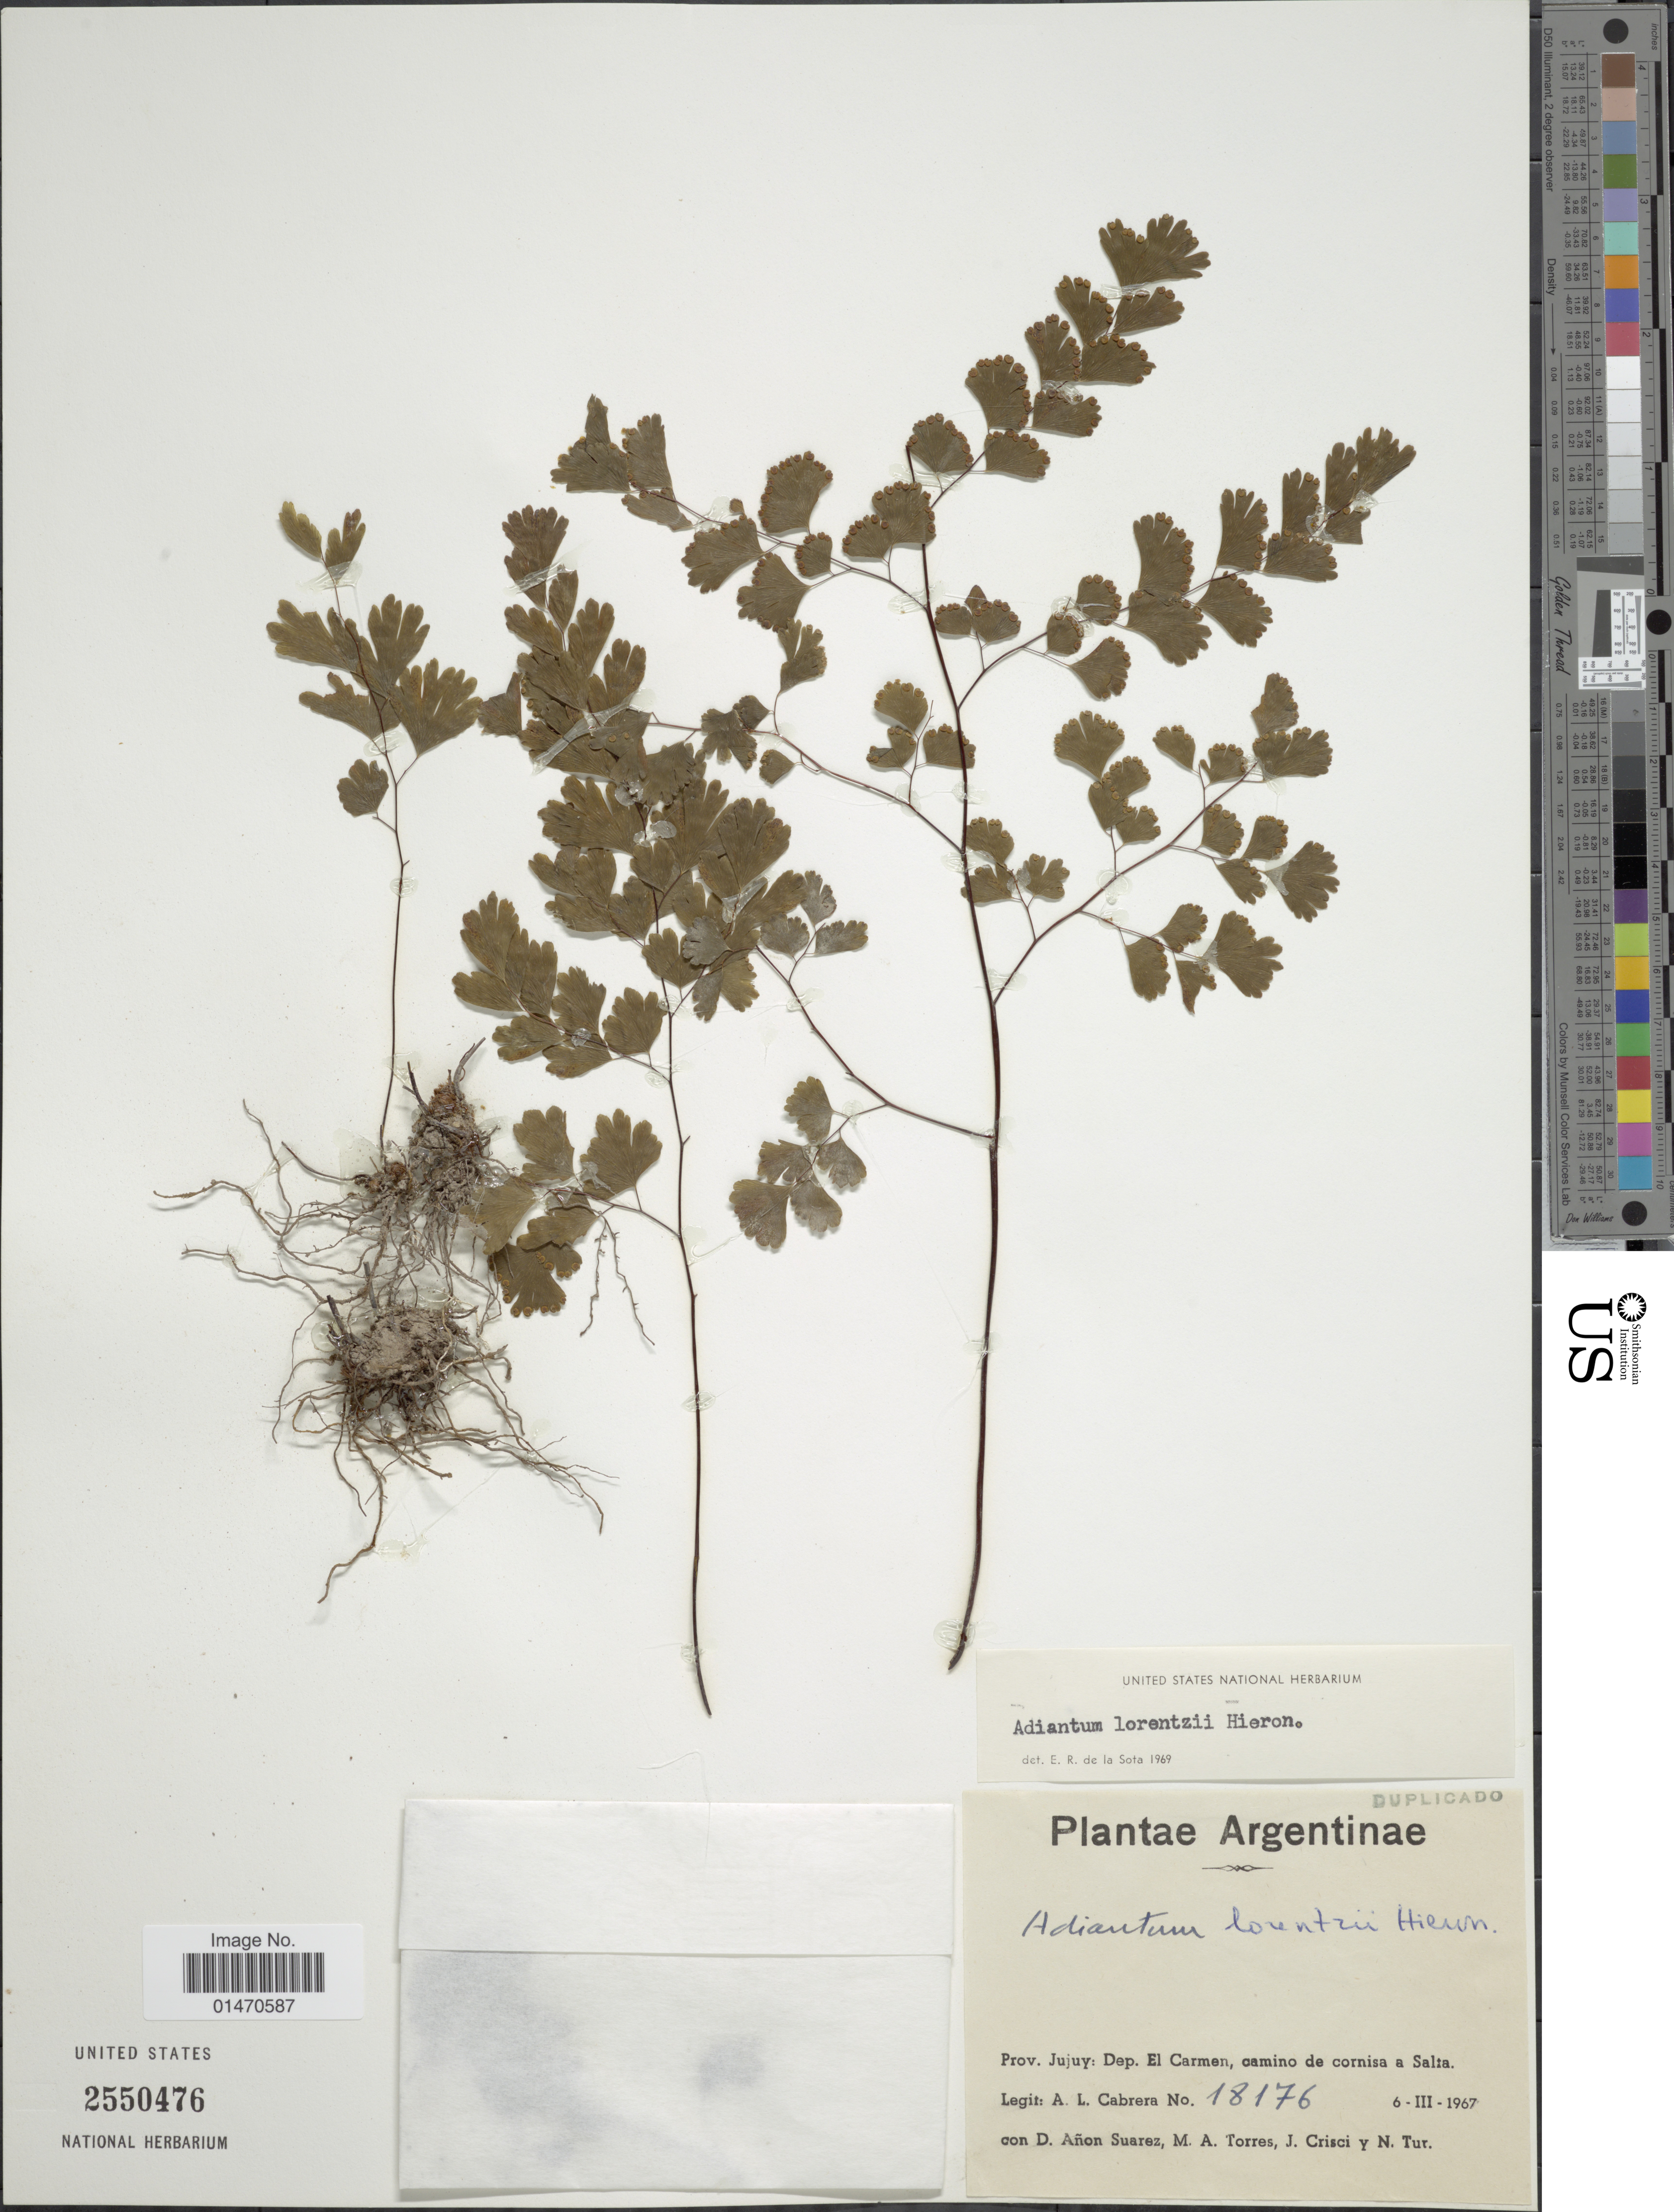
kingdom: Plantae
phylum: Tracheophyta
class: Polypodiopsida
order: Polypodiales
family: Pteridaceae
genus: Adiantum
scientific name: Adiantum lorentzii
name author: Hieron.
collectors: A. L. Cabrera, D. Suarez, M. Torres & J. Crisci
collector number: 18176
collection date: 1967-03-06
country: Argentina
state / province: Jujuy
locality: Prov. Jujuy: Dep. El Carmen, camino de cornisa a Salta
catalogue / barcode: US 2550476